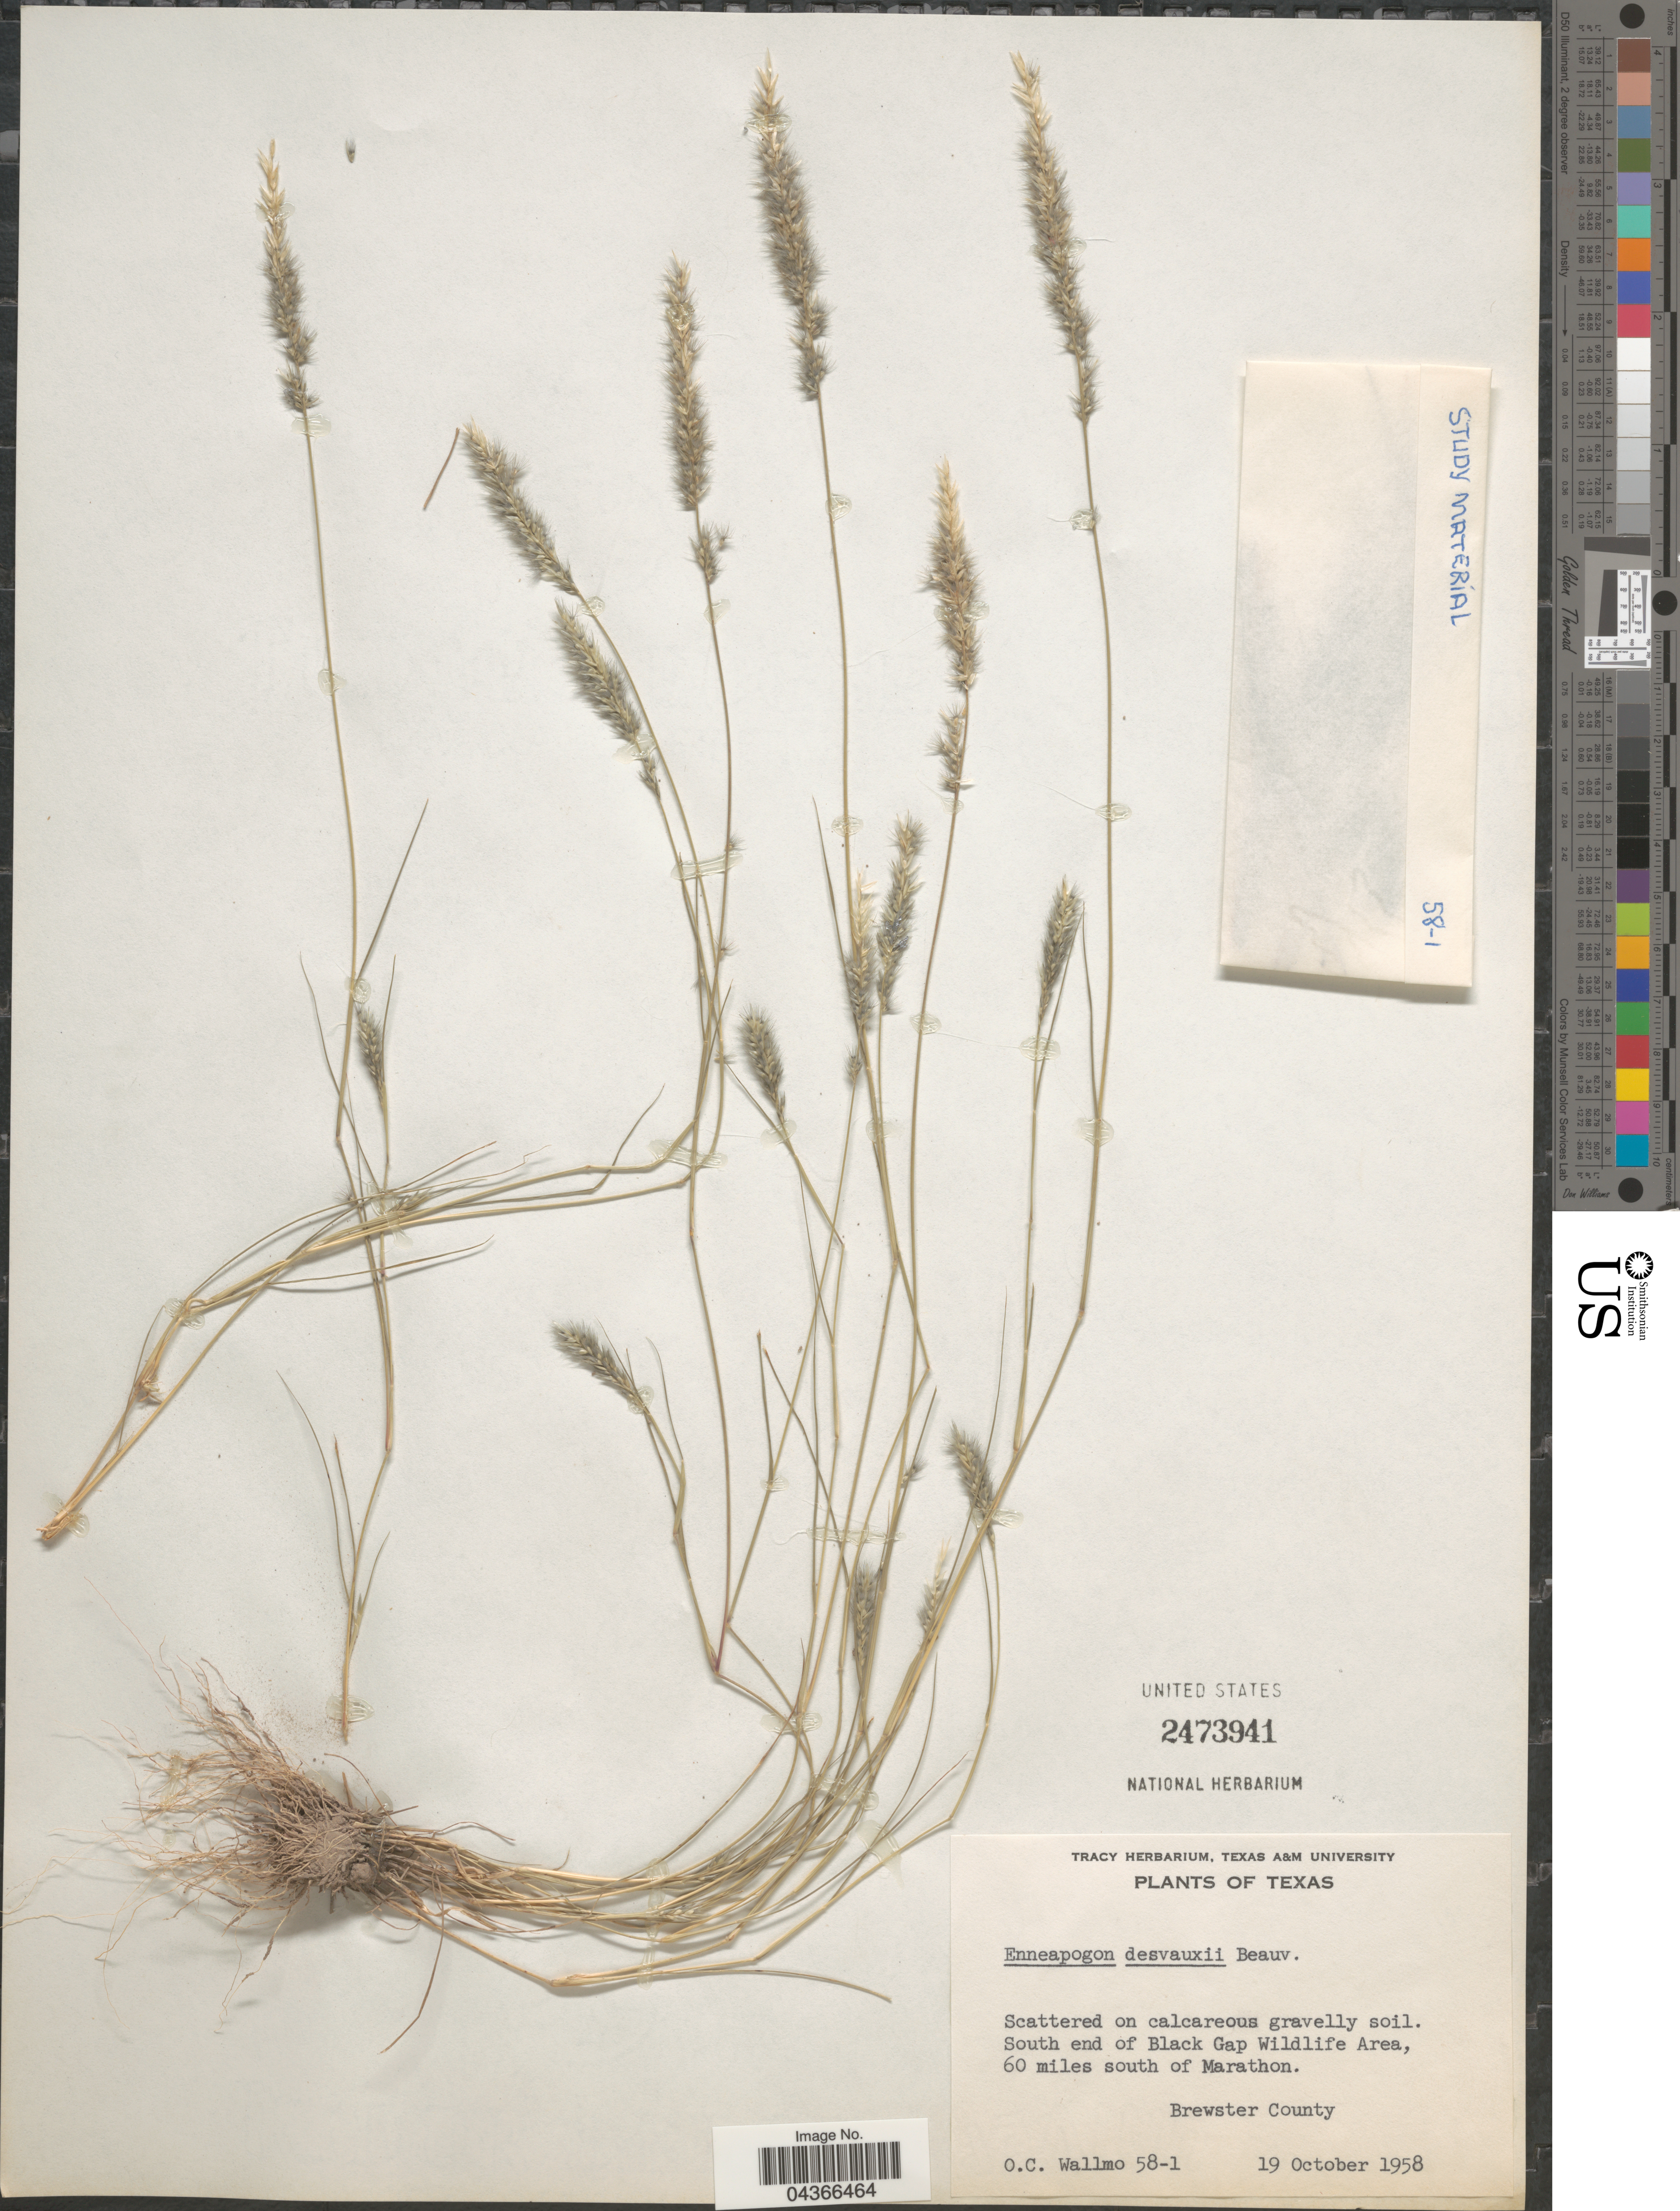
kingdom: Plantae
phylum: Tracheophyta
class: Liliopsida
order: Poales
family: Poaceae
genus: Enneapogon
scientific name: Enneapogon desvauxii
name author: P. Beauv.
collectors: O. Wallmo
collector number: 58-1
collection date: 1958-10-19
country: United States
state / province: Texas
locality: South end of Black Gap Wildlife Area, 60 miles south of Marathon. Brewster County.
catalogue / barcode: US 2473941